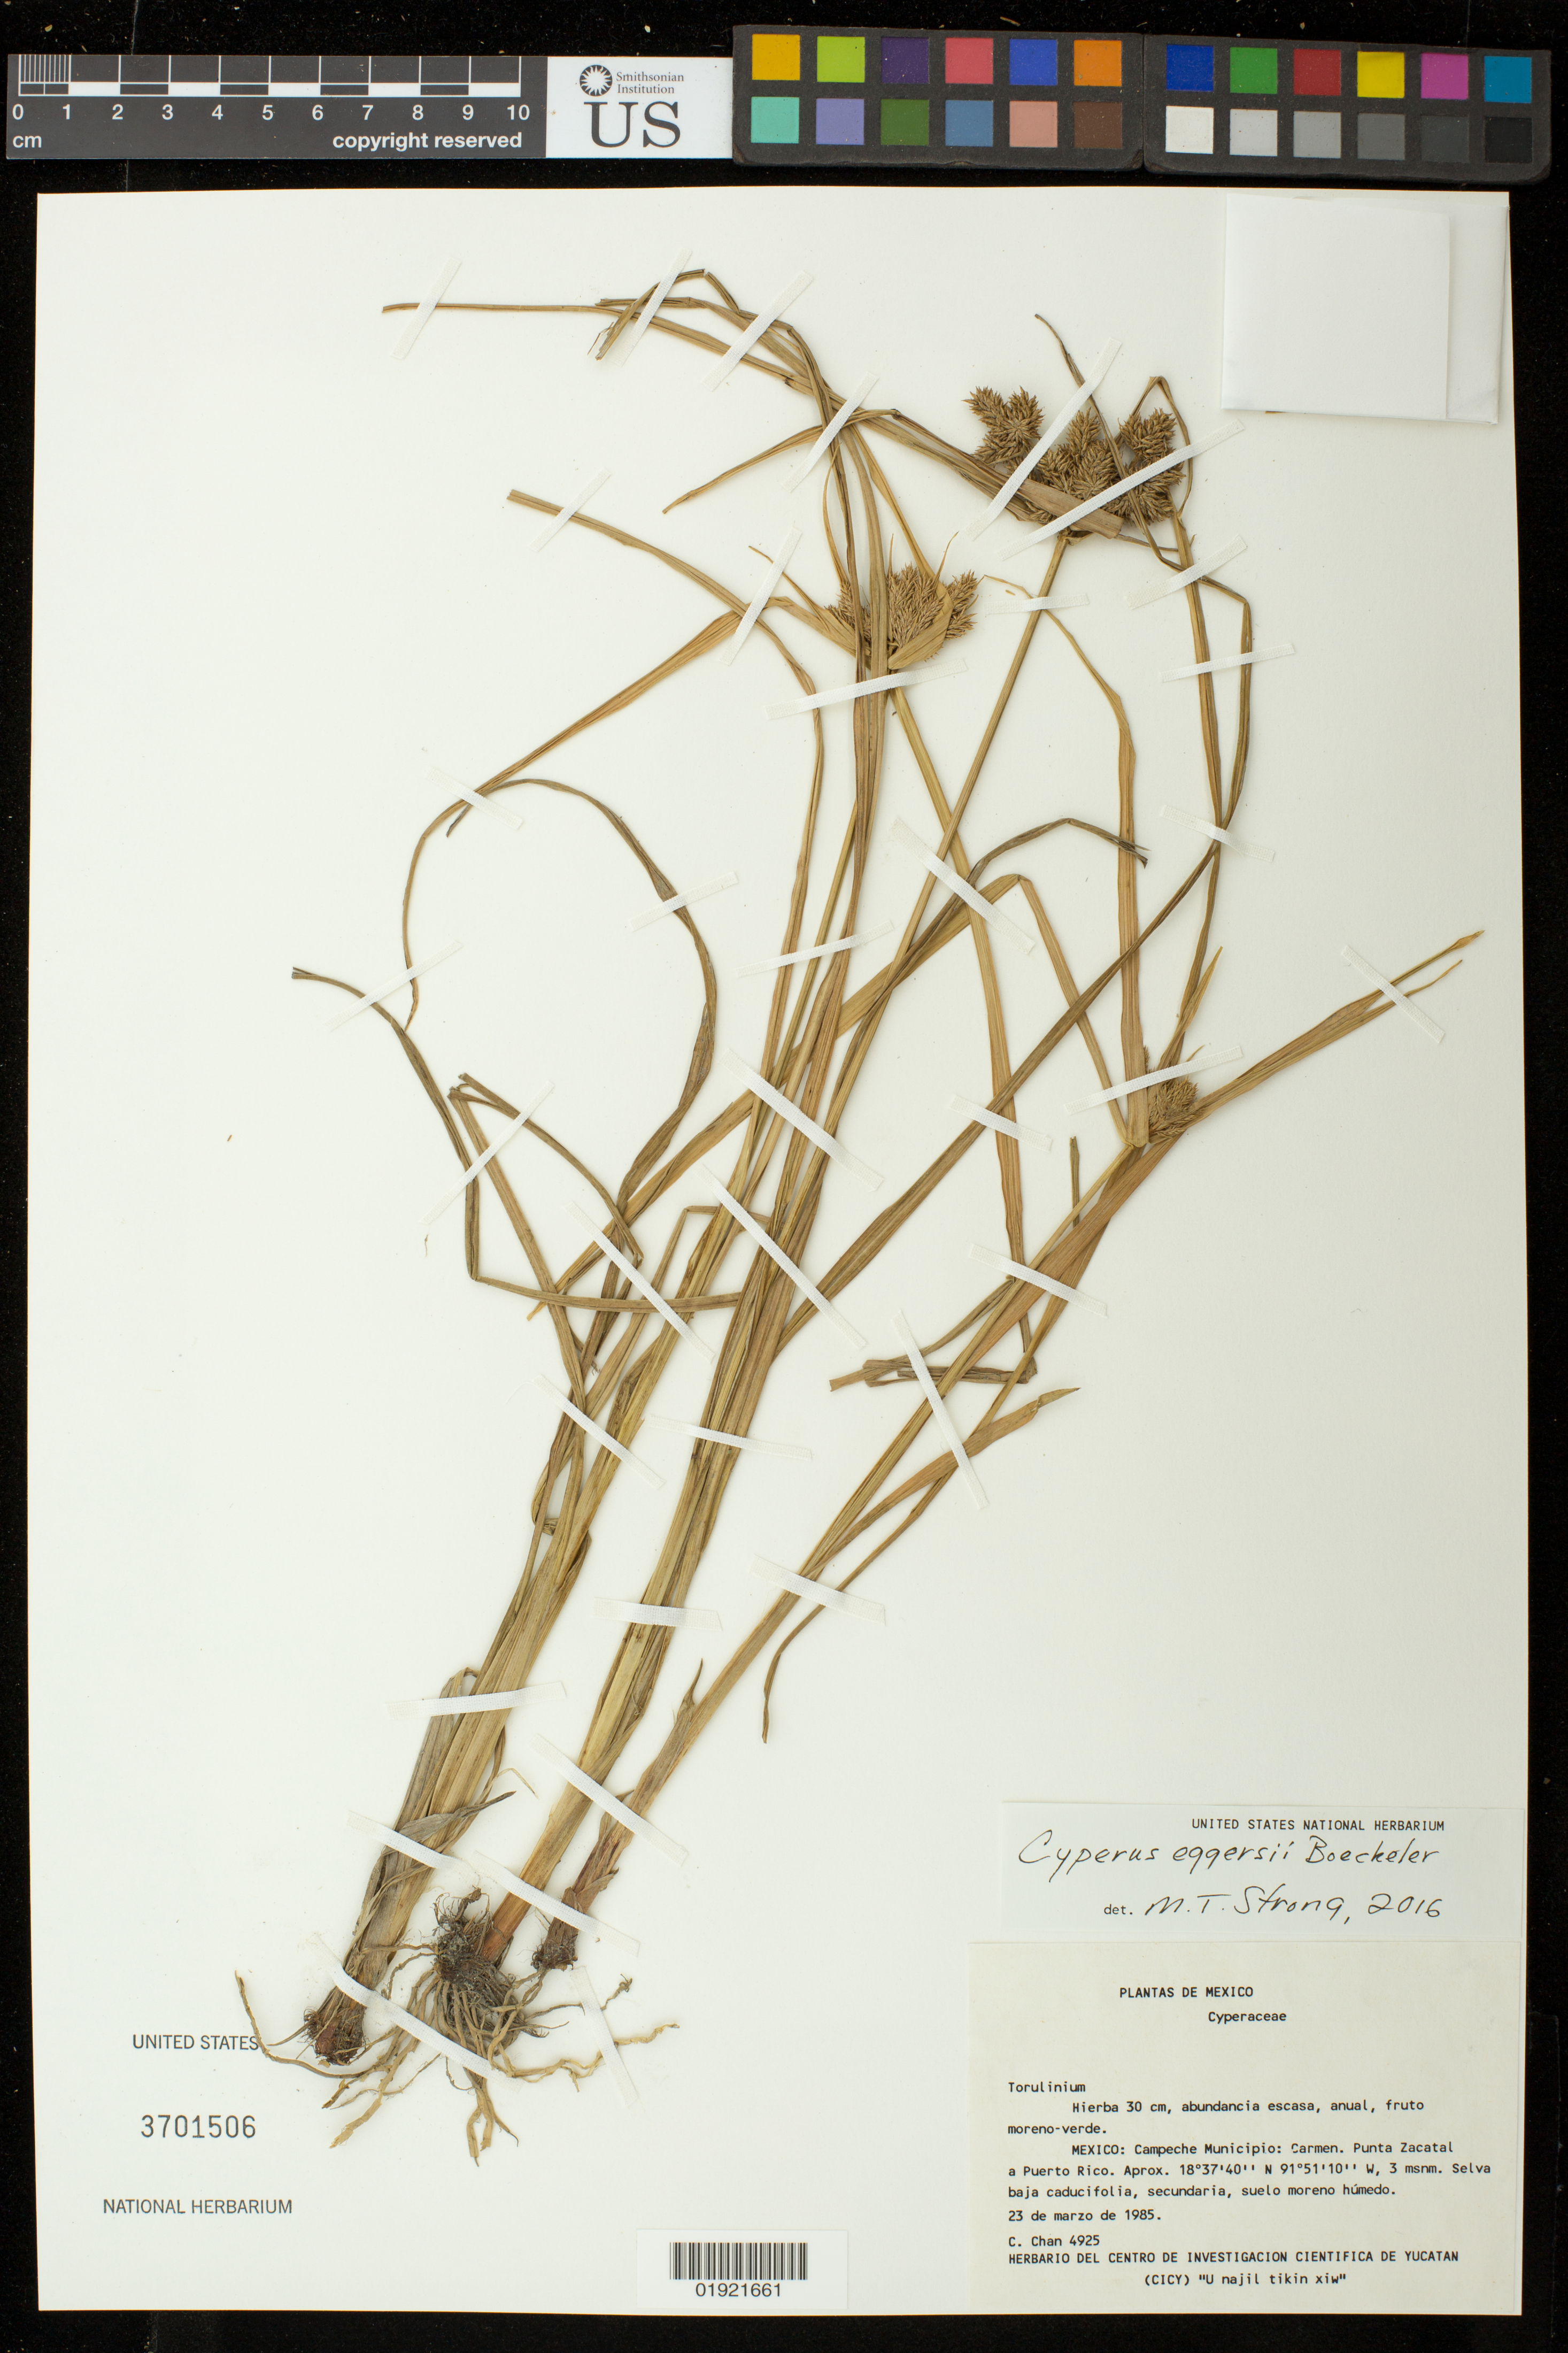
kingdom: Plantae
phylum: Tracheophyta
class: Liliopsida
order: Poales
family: Cyperaceae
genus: Cyperus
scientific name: Cyperus eggersii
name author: Boeckeler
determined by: Strong, Mark T., (BOT), Smithsonian Institution - National Museum of Natural History (UNITED STATES)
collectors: C. Chan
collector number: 4925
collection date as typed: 23 de marzo de 1985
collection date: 1985-03-23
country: Mexico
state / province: Campeche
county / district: Carmen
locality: Punta Zacatal a Puerto Rico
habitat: Selva baja caducifolia, secundaria, suelo moreno humedo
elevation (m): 3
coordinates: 18 37 40 N, 91 51 10 W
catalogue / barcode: US 3701506